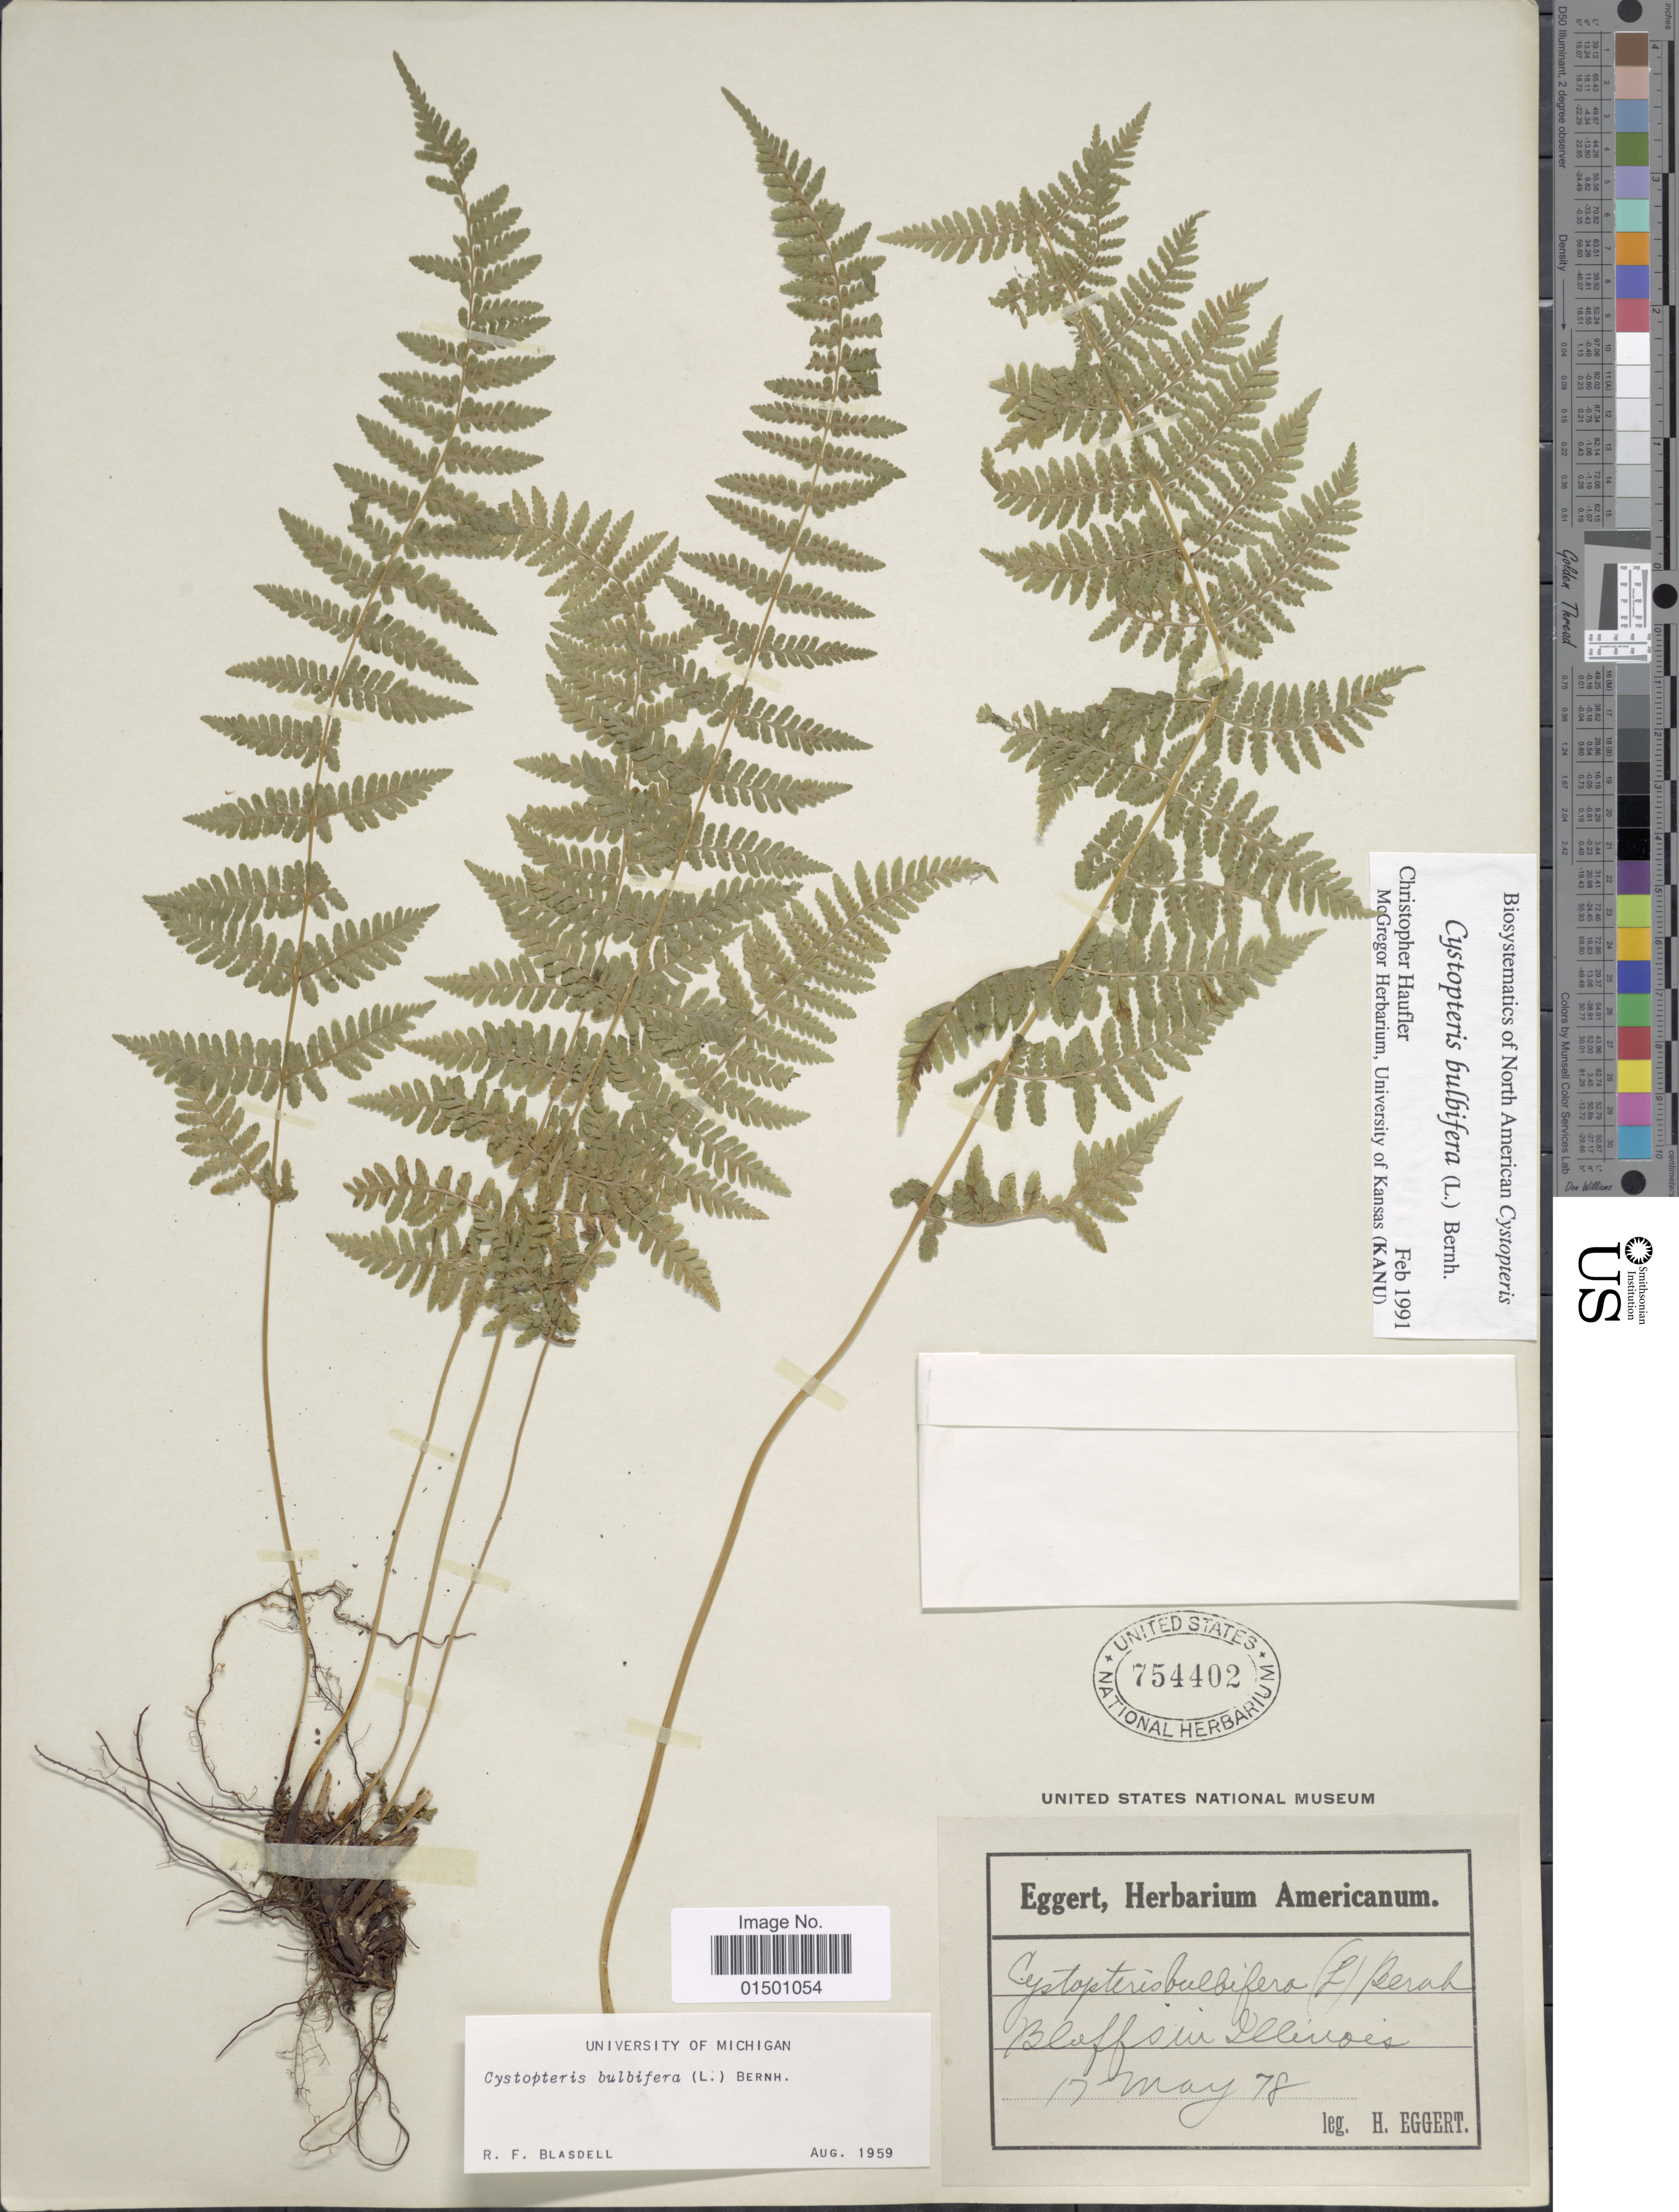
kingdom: Plantae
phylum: Tracheophyta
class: Polypodiopsida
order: Polypodiales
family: Cystopteridaceae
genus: Cystopteris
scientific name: Cystopteris bulbifera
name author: (L.) Bernh.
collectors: H. Eggert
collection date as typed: Transcribed d/m/y: 17/5/78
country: United States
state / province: Illinois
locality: Bluff City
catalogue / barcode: US 754402